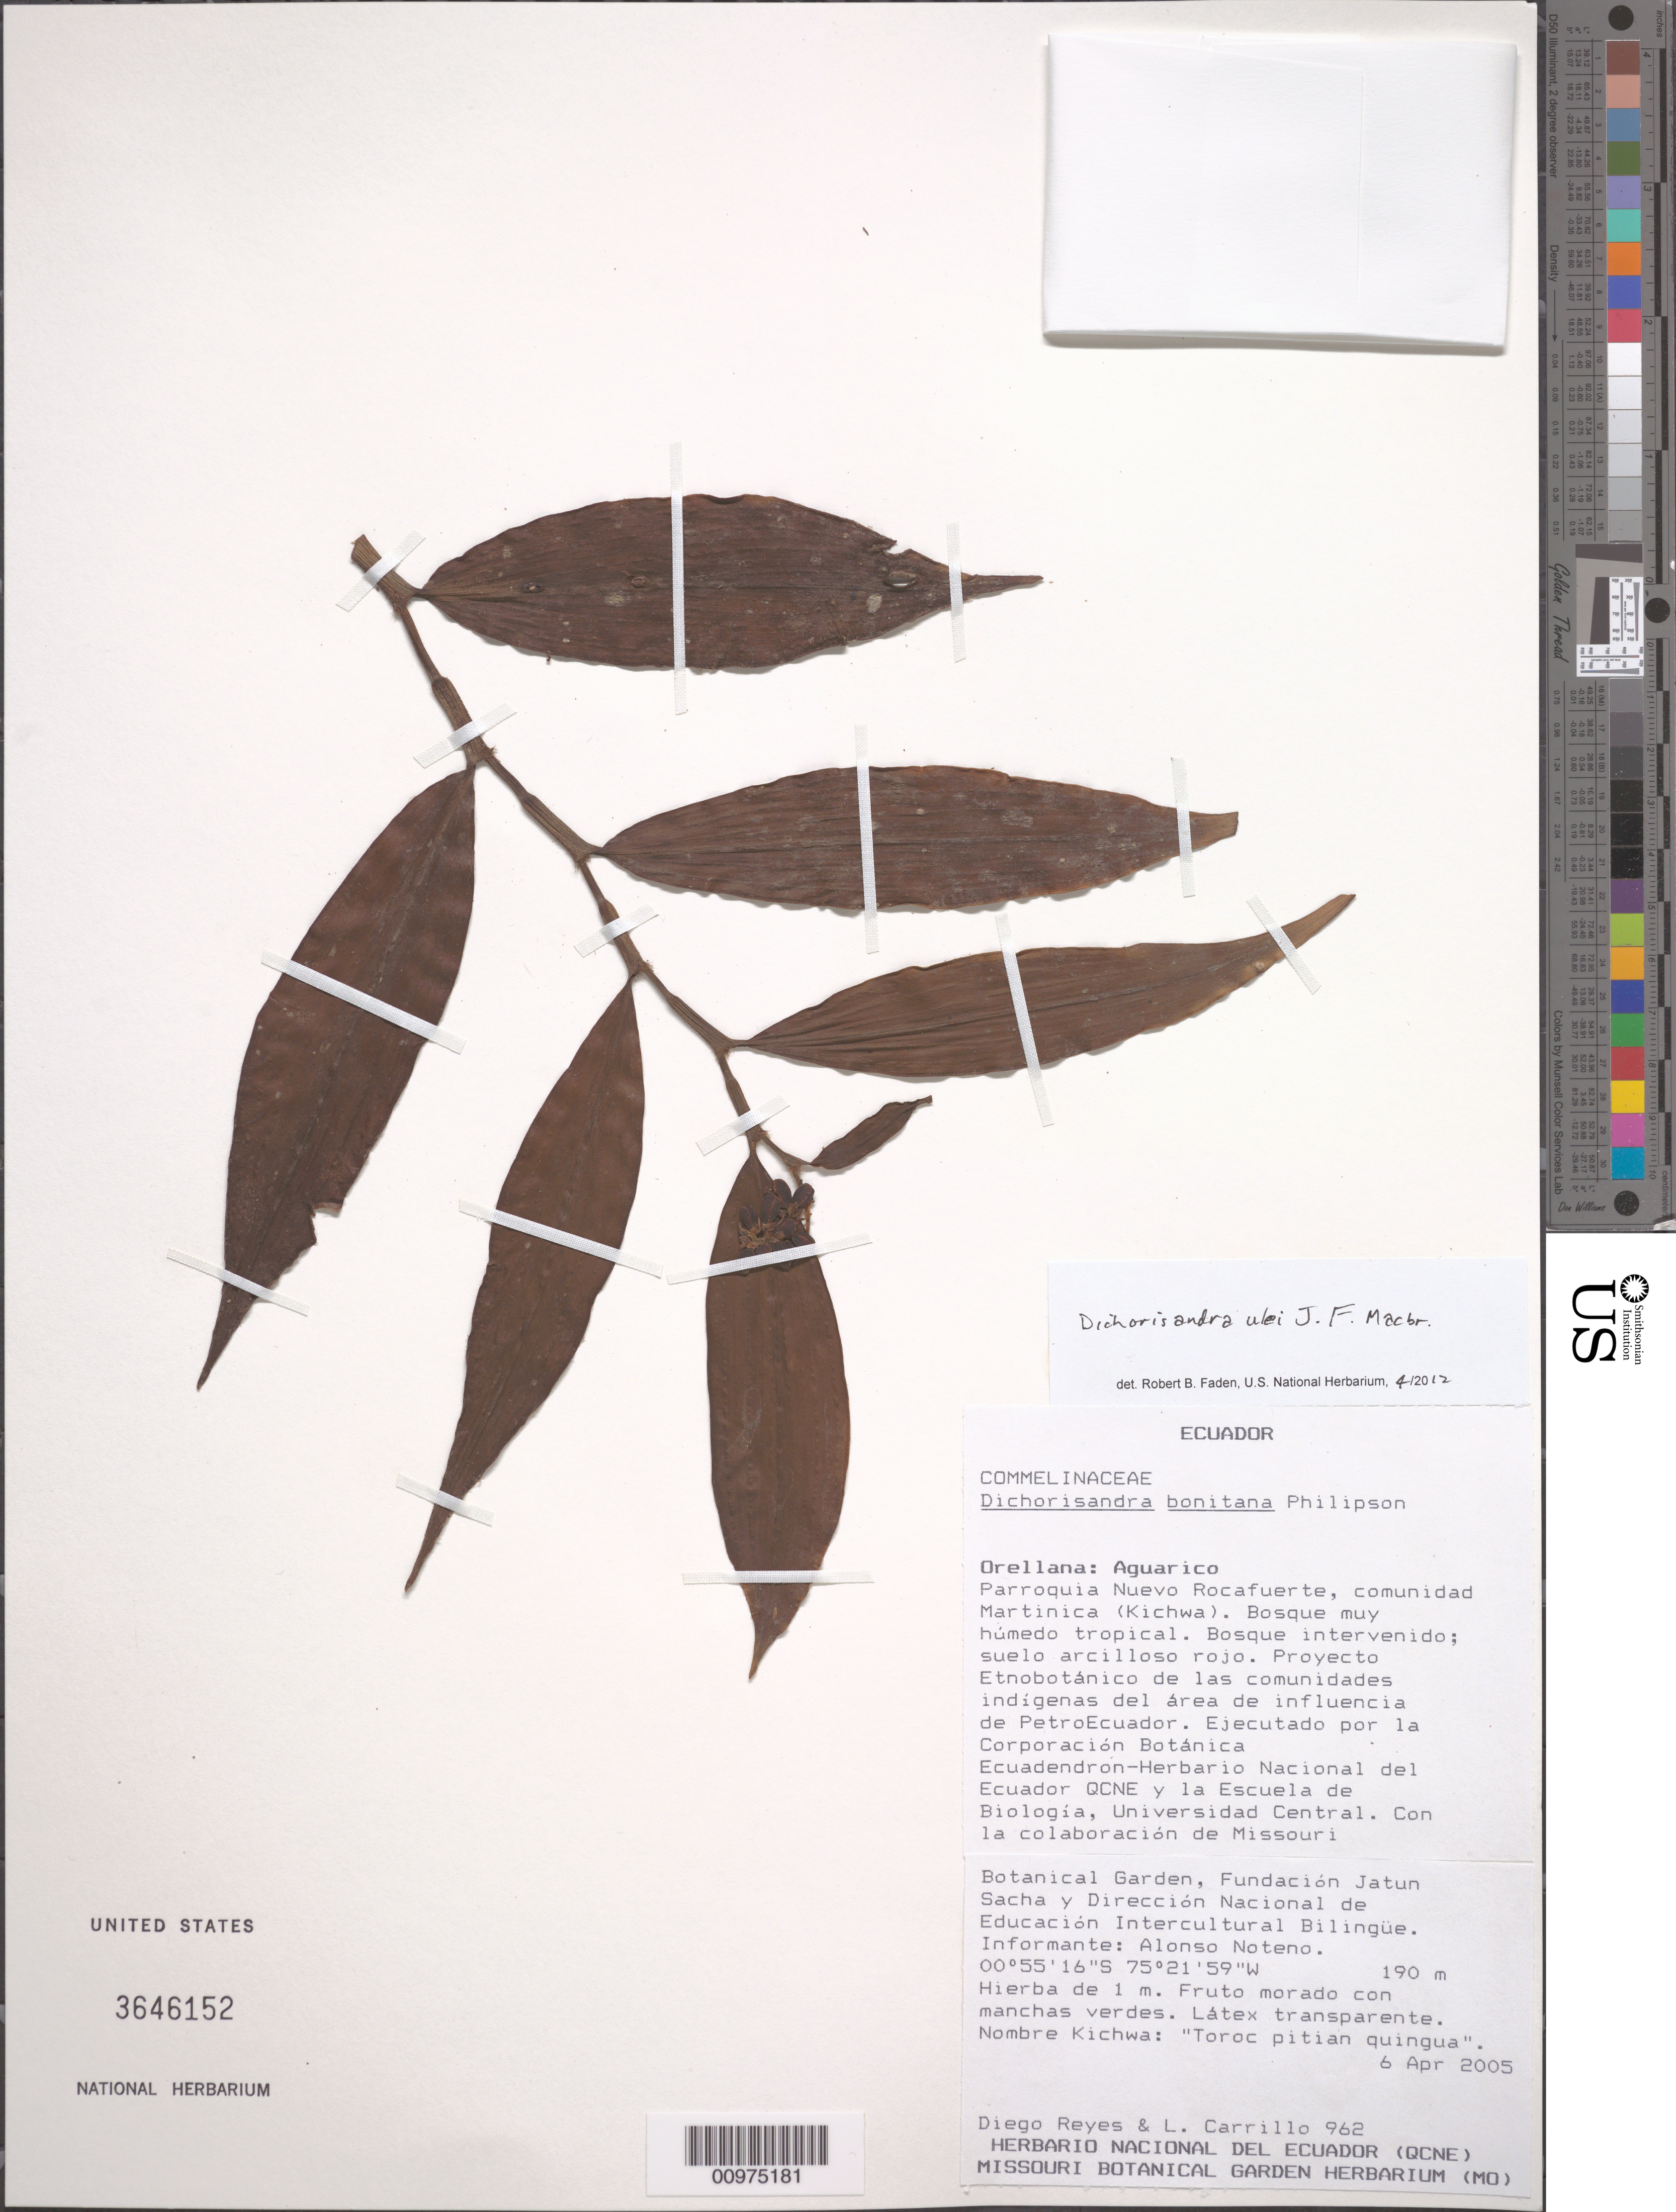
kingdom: Plantae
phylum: Tracheophyta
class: Liliopsida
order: Commelinales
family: Commelinaceae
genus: Dichorisandra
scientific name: Dichorisandra ulei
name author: J.F. Macbr.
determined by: Faden, Robert B., (US), Smithsonian Institution - National Museum of Natural History (UNITED STATES)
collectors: D. Reyes & L. Carrillo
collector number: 962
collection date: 2005-04-06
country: Ecuador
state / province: Orellana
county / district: Aguarico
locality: Parroquia Nuevo Rocafuerte, comunidad Martinica (Kichwa). Bosque muy húmedo tropical. Bosque intervenido; suelo arcilloso rojo. Proyec5to Ethnobotánico de las comunicaces indigenas del área de influencia de PetroEcuador. Informante: Alonso Noteno.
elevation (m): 190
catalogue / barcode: US 3646152